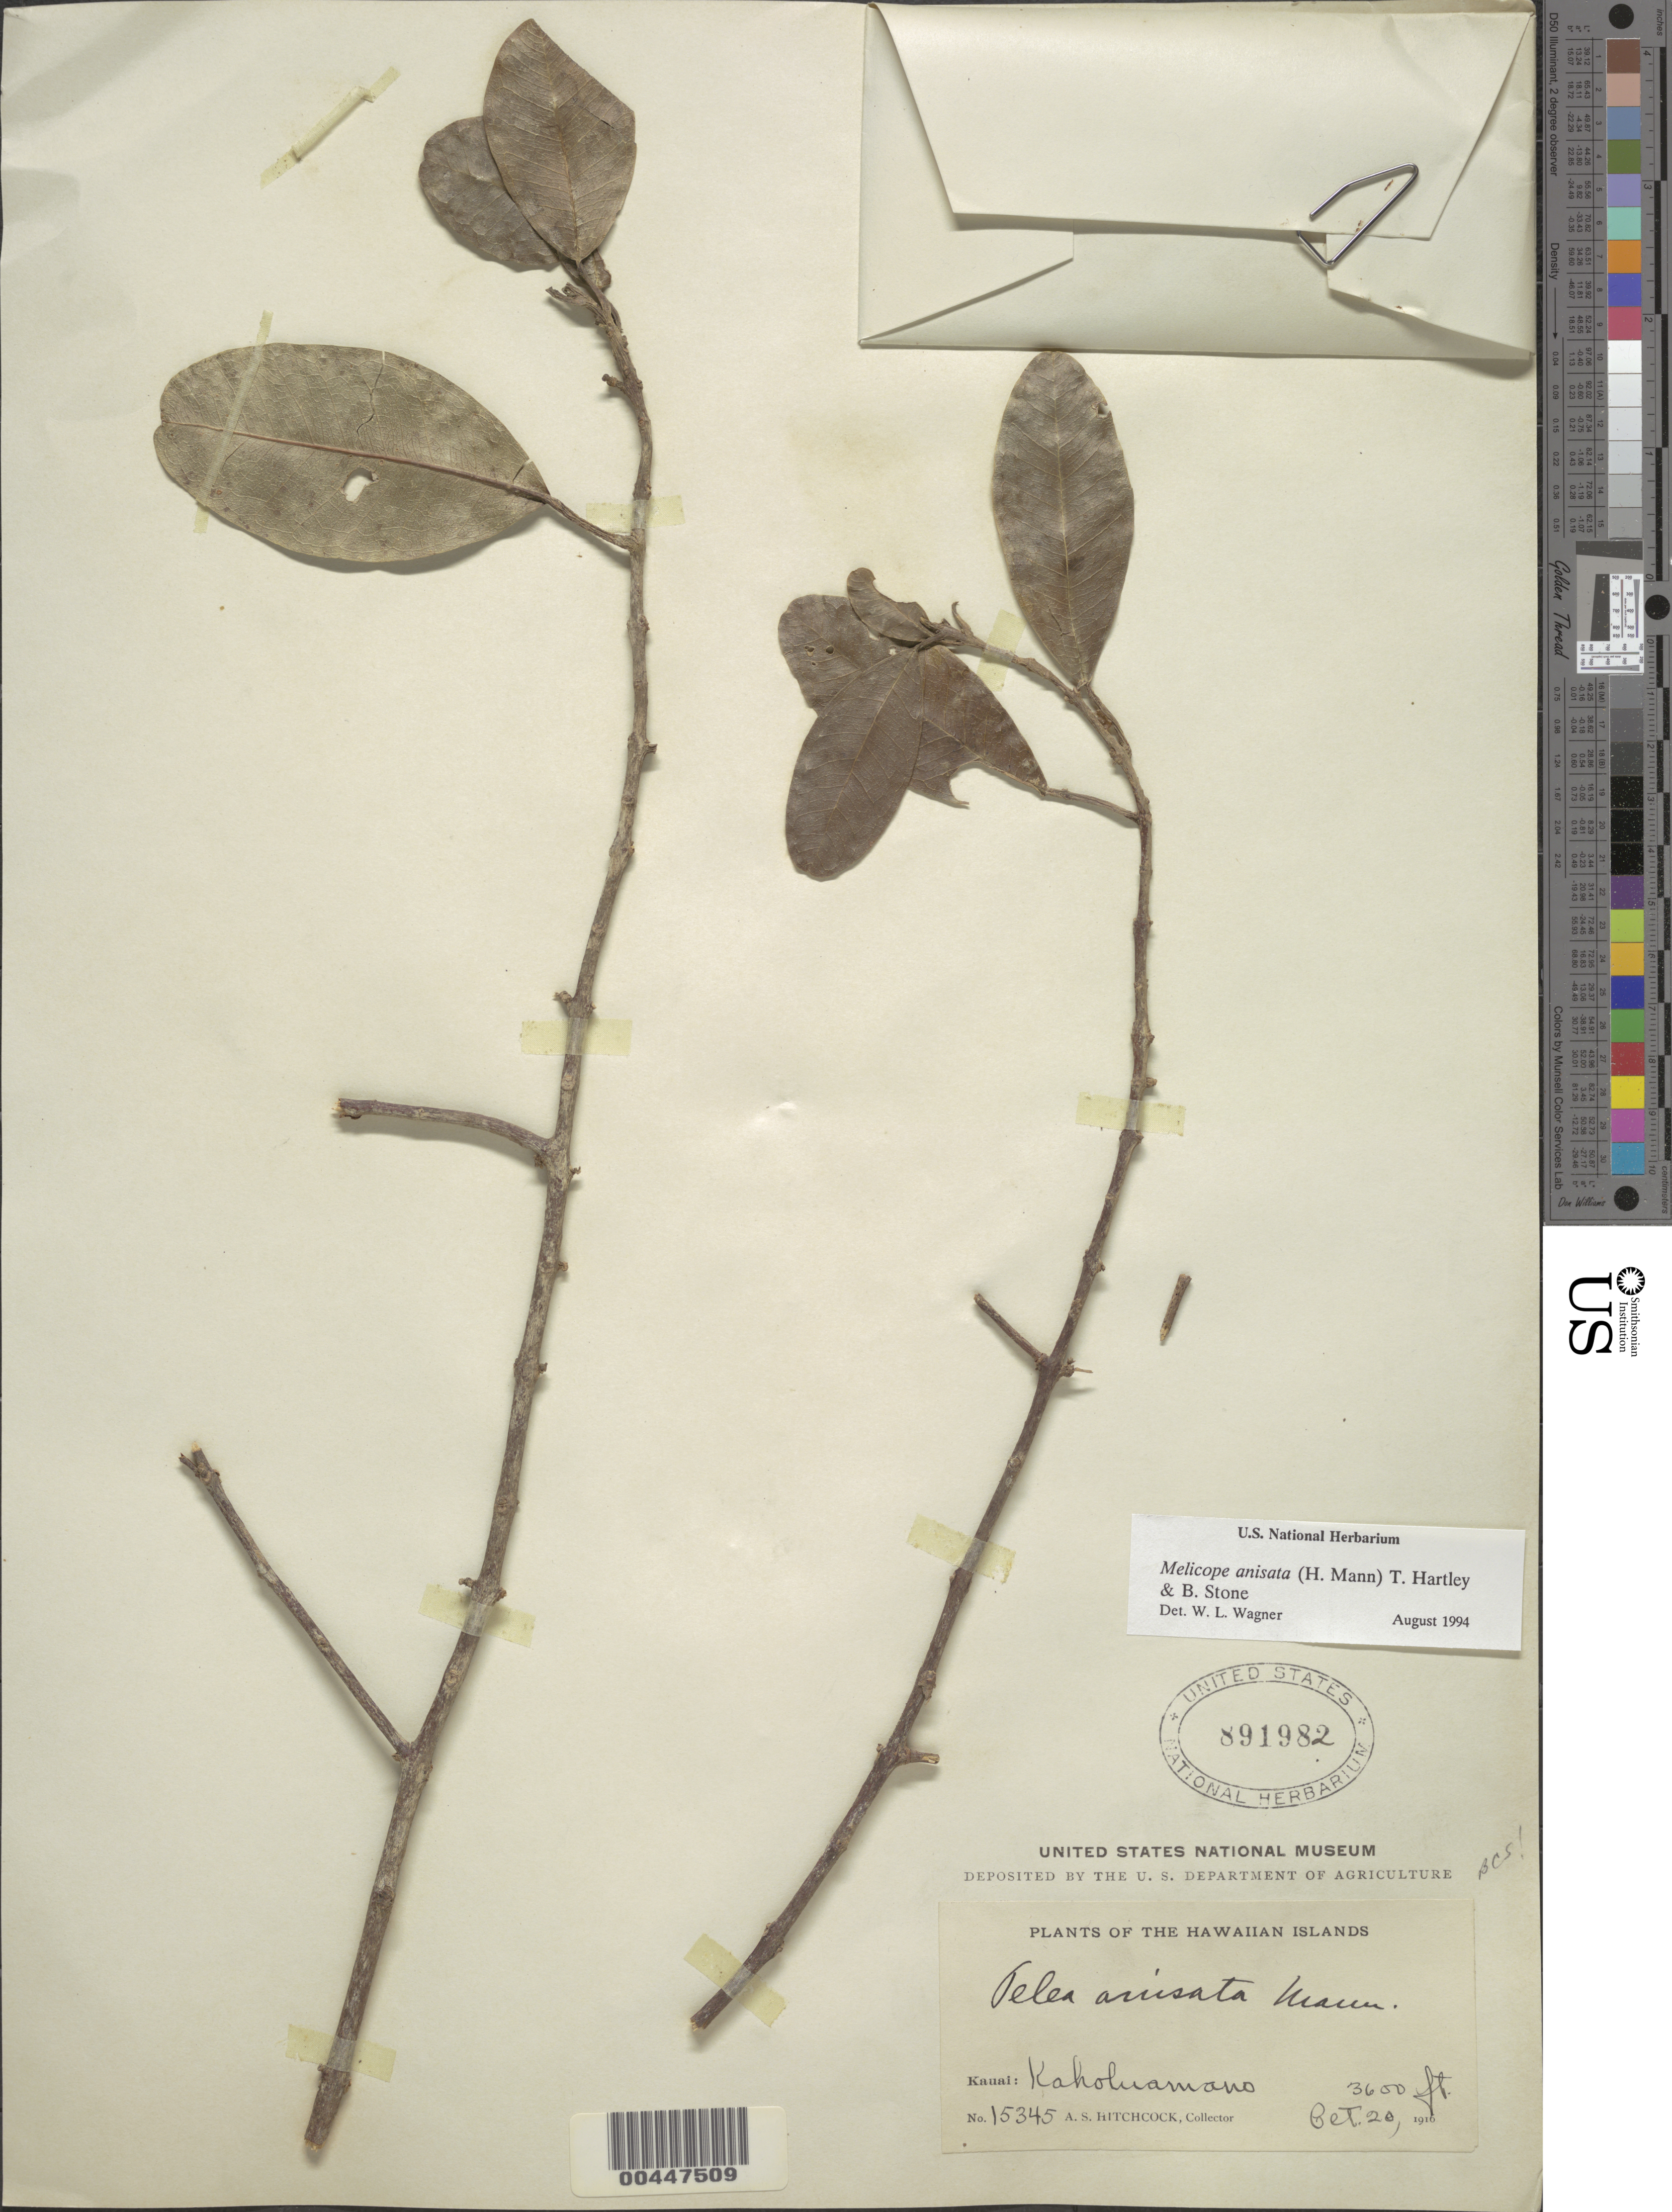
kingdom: Plantae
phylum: Tracheophyta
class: Magnoliopsida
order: Sapindales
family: Rutaceae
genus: Melicope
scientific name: Melicope anisata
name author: (H. Mann) T.G. Hartley & B.C. Stone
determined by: Wagner, W. L., (BOT), Smithsonian Institution - National Museum of Natural History (UNITED STATES)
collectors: A. S. Hitchcock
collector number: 15345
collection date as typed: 20 Oct 1916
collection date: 1916-10-20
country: United States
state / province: Hawaii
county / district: Kauai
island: Kaua'i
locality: Kaholuamano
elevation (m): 1097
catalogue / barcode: US 891982